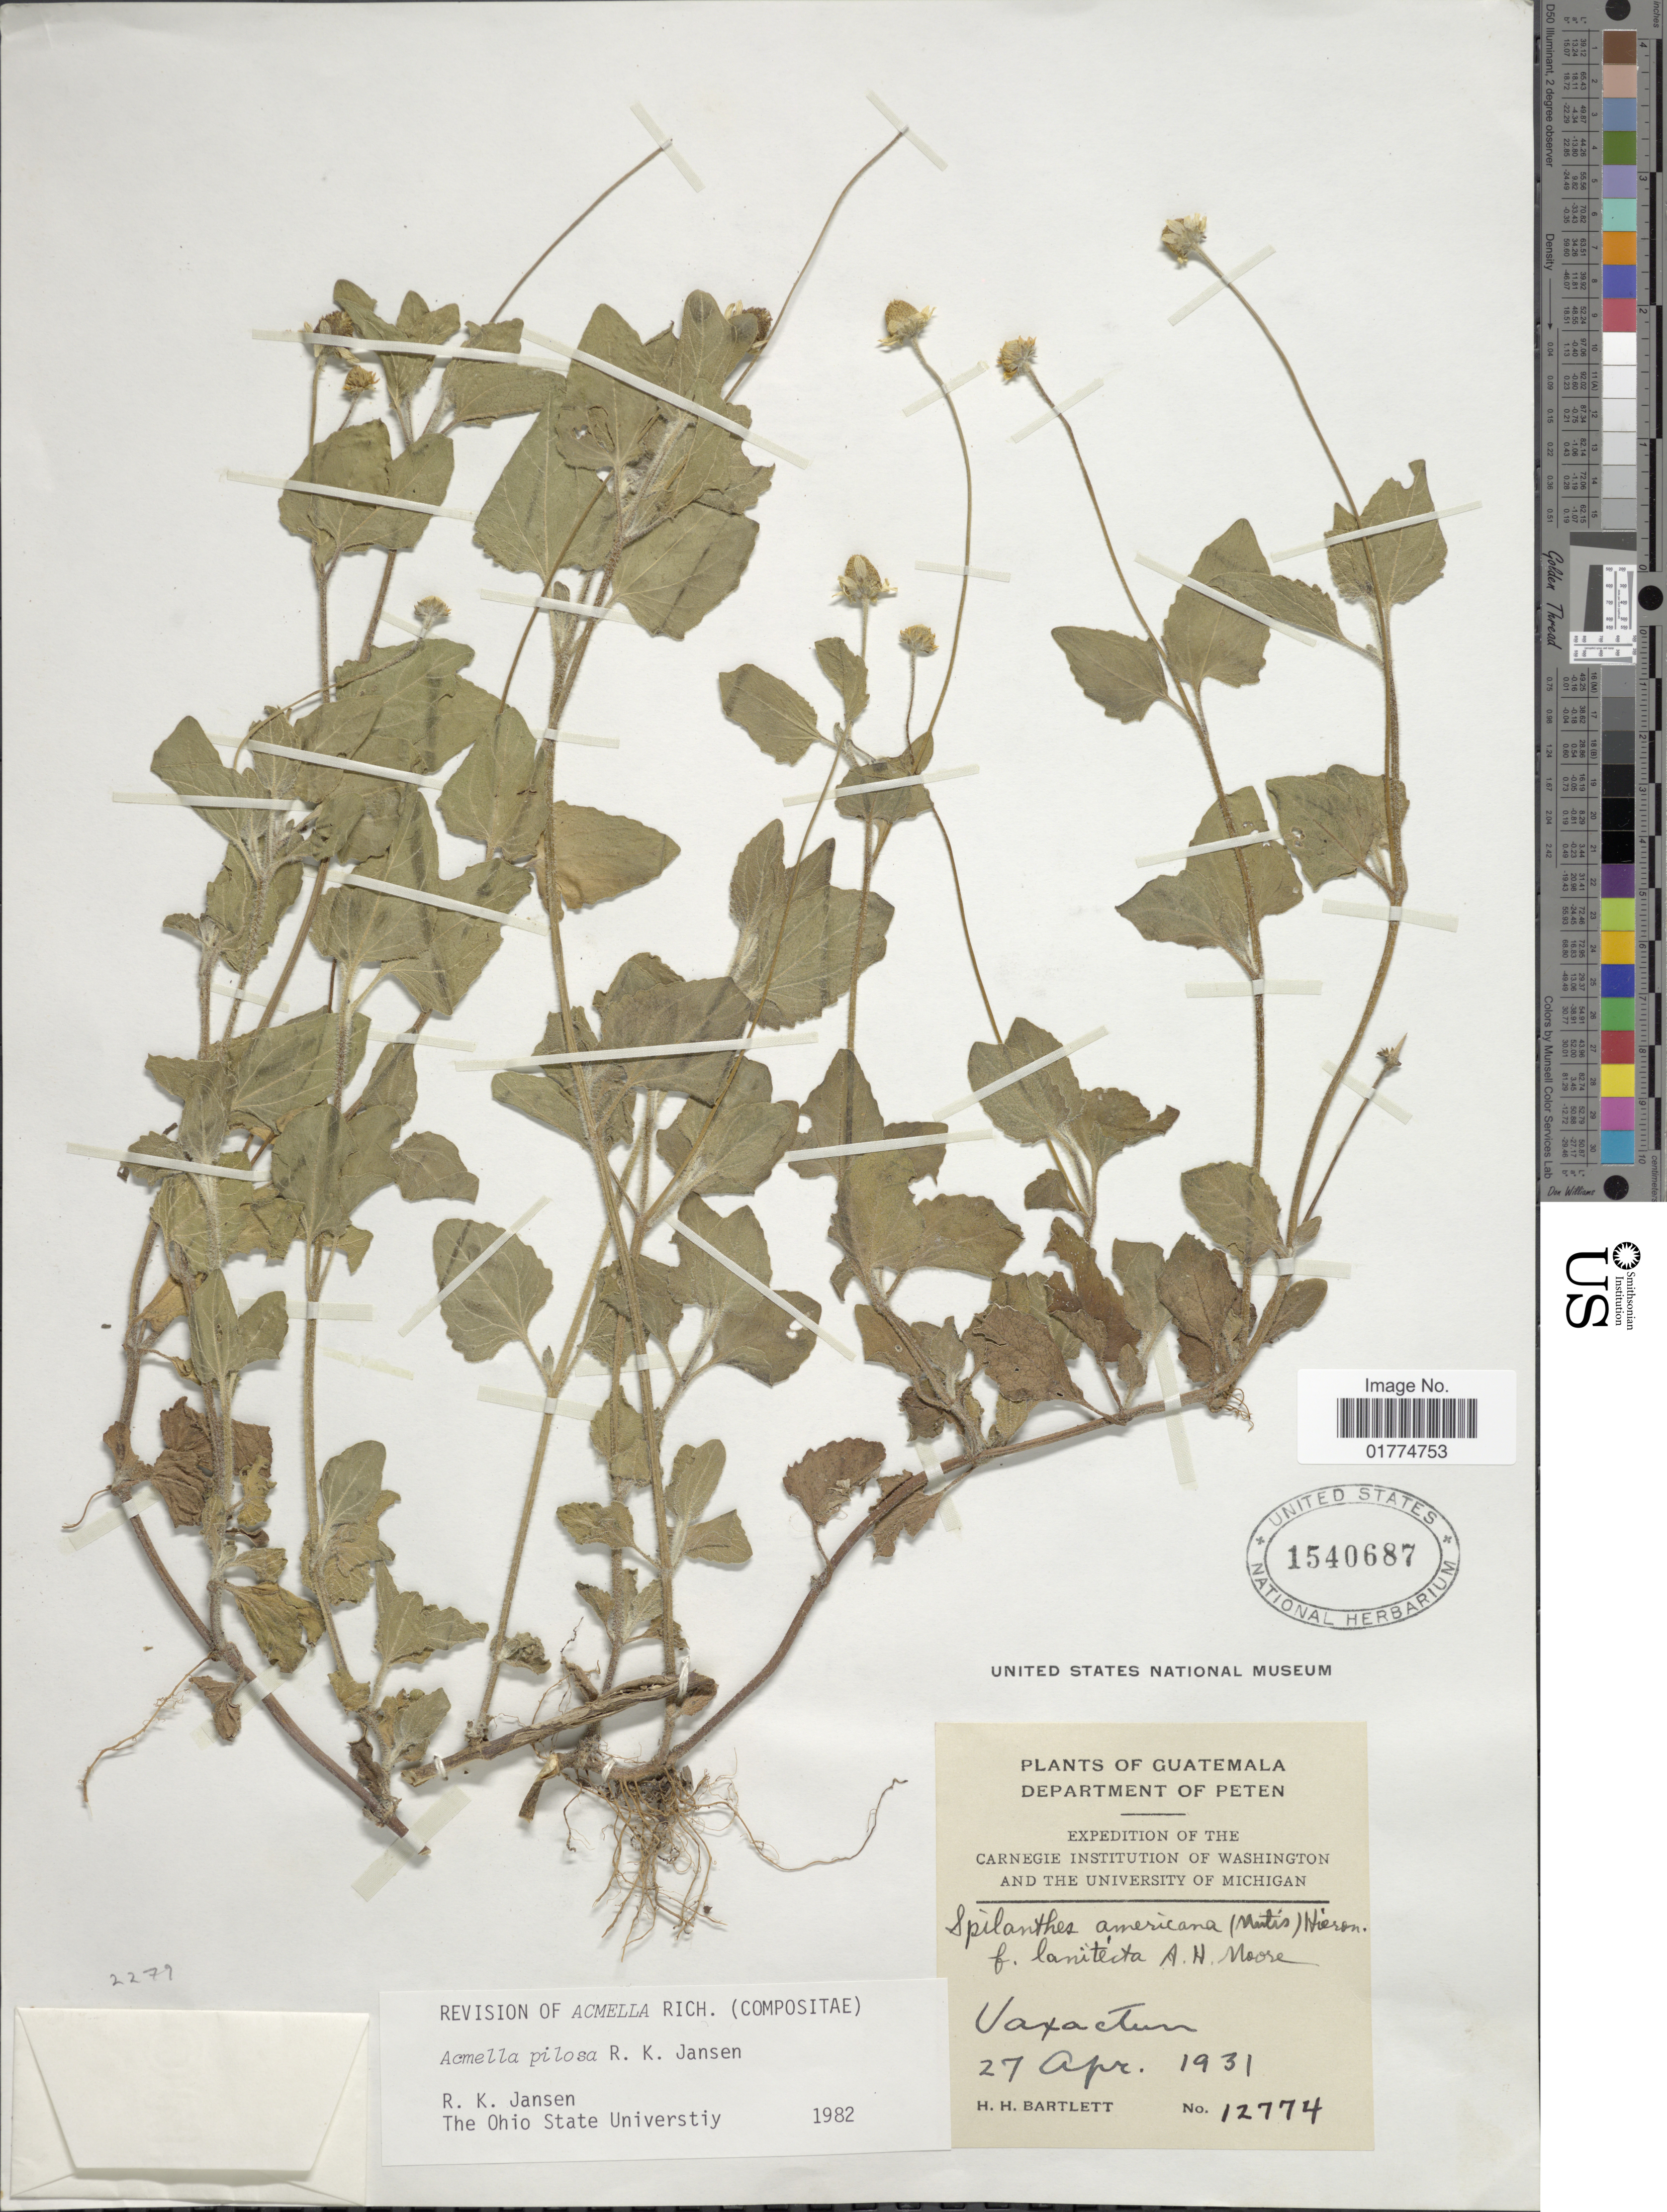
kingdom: Plantae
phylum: Tracheophyta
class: Magnoliopsida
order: Asterales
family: Asteraceae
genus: Acmella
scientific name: Acmella pilosa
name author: R.K. Jansen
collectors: H. H. Bartlett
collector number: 12774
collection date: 1931-04-27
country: Guatemala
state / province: El Petén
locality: Uaxactun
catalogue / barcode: US 1540687